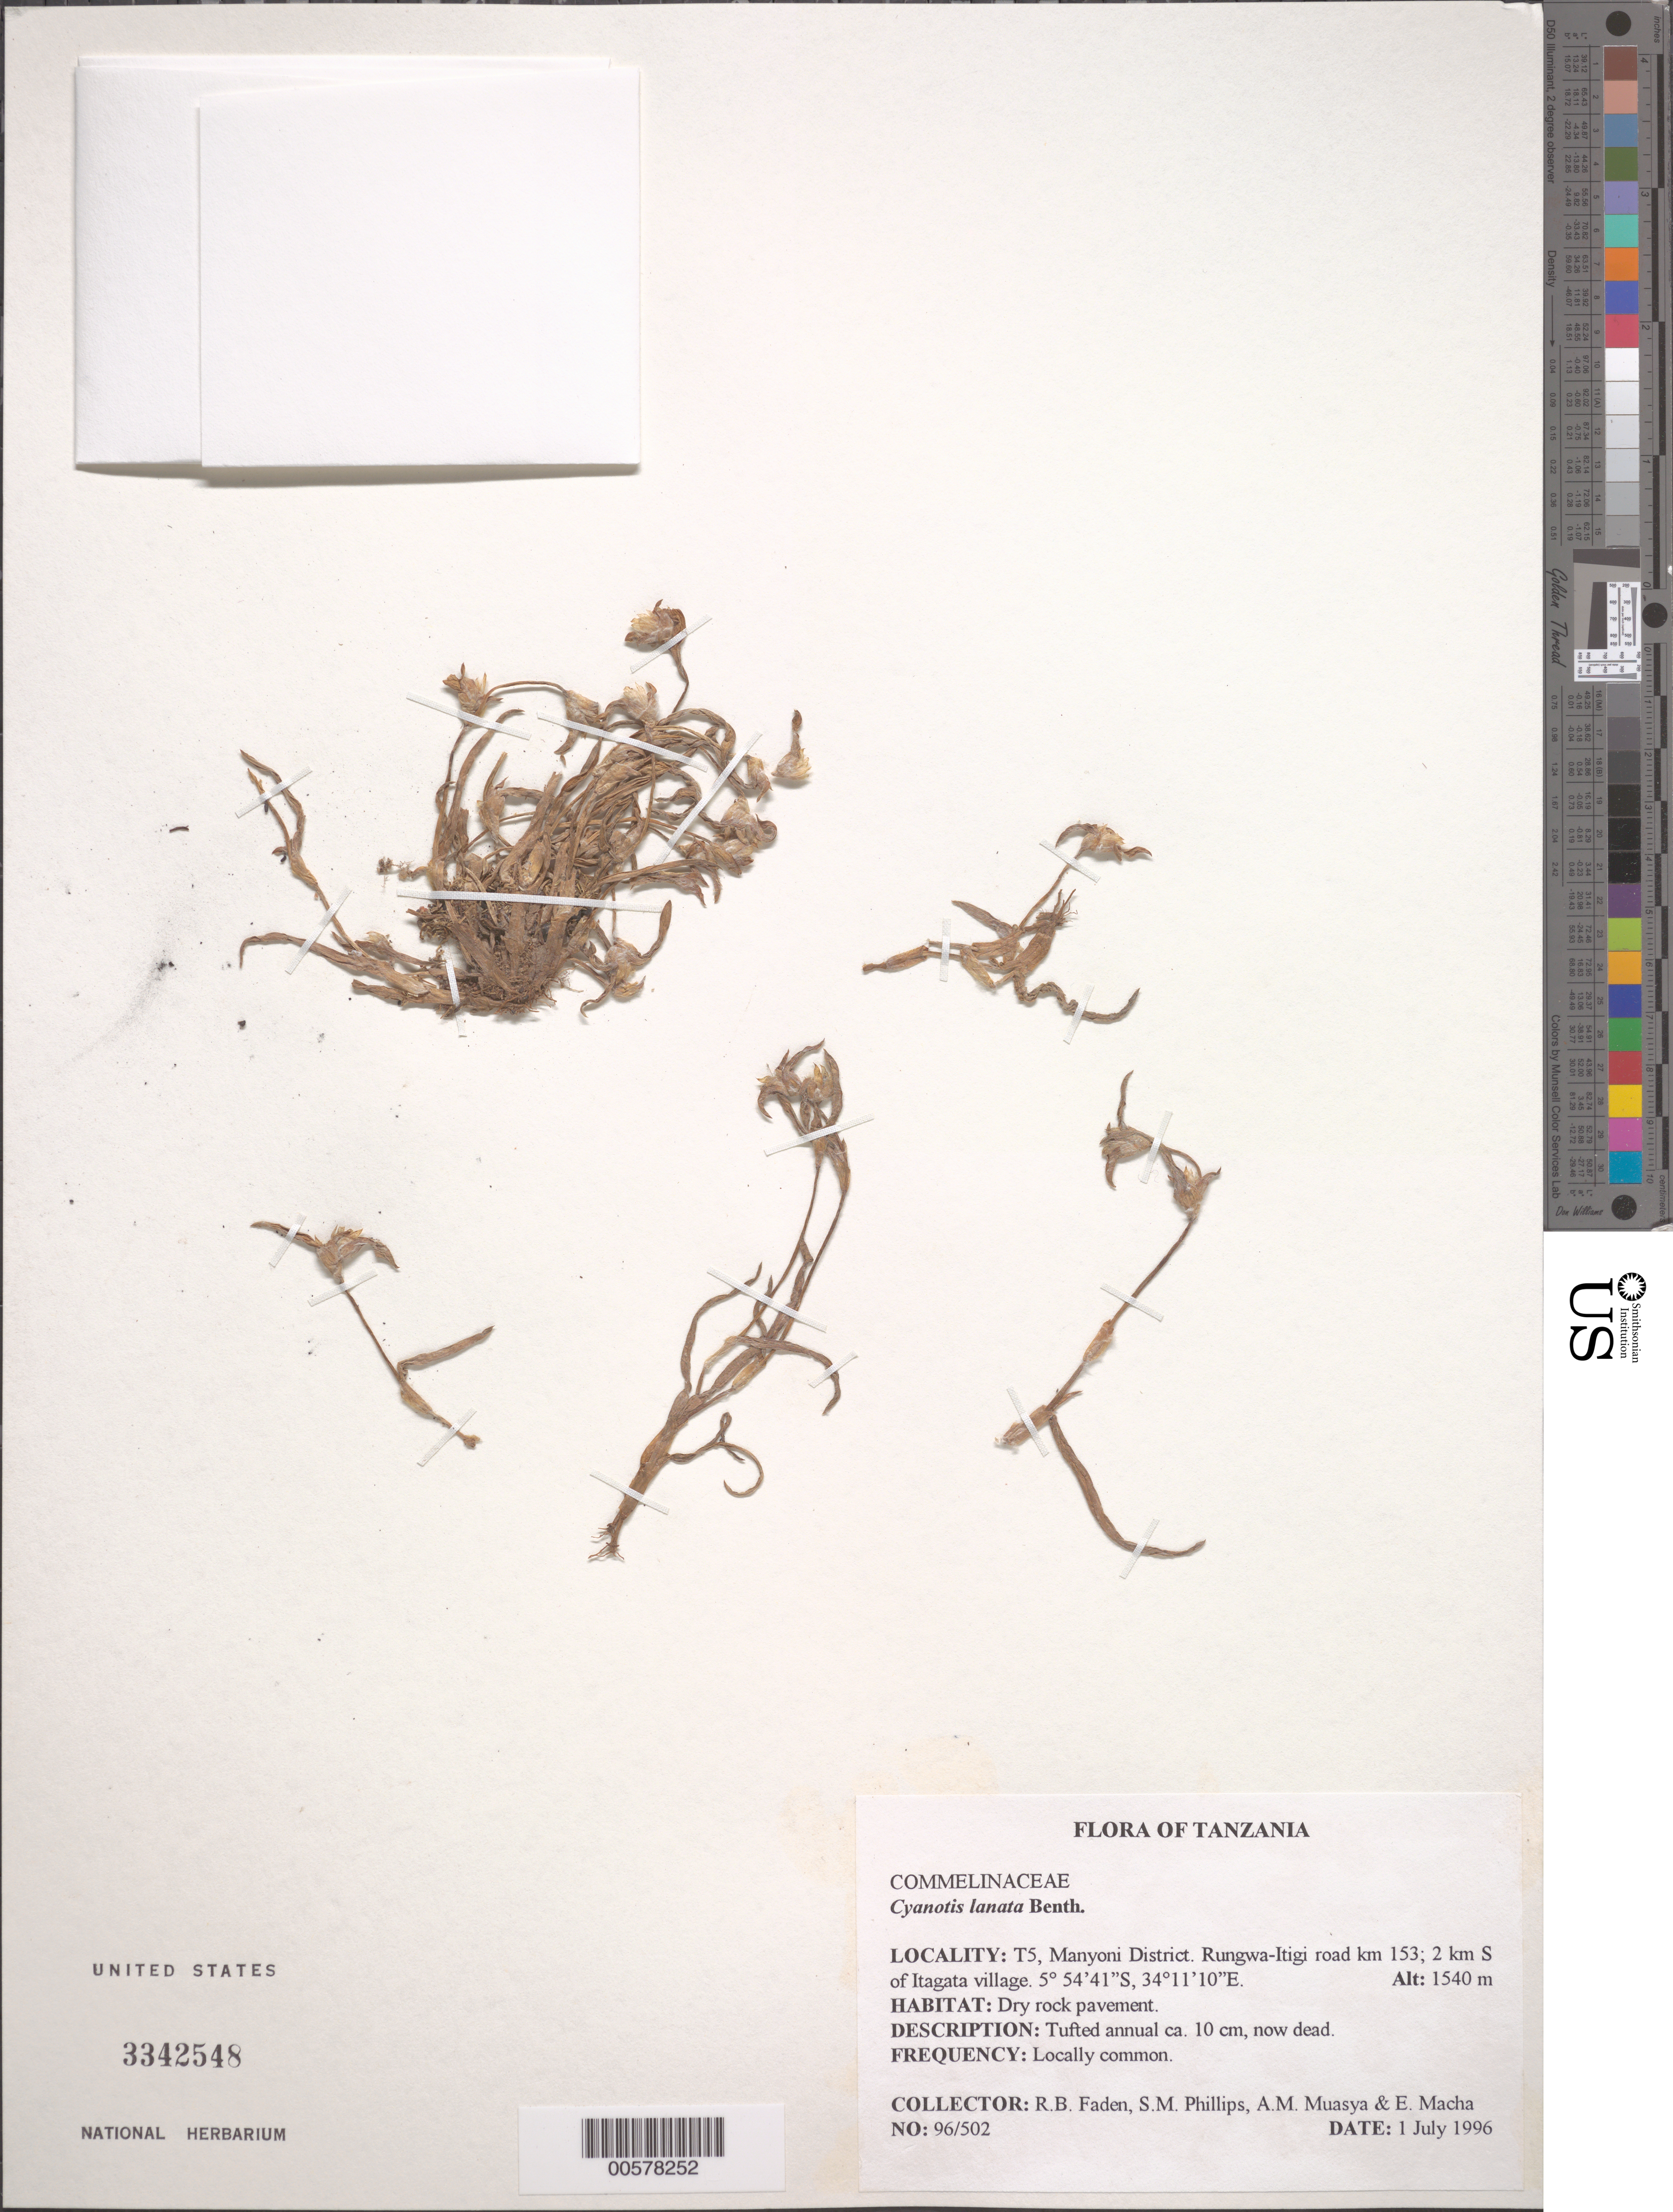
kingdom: Plantae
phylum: Tracheophyta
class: Liliopsida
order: Commelinales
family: Commelinaceae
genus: Cyanotis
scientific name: Cyanotis lanata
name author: Benth.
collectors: R. B. Faden, S. M. Phillips, A. Muasya & E. Macha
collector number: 96/502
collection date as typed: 01 Jul 1996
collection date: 1996-07-01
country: Tanzania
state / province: Singida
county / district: Manyoni Dist.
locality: Rungwa-itigi road, s of itagata villageroad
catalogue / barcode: US 3342548